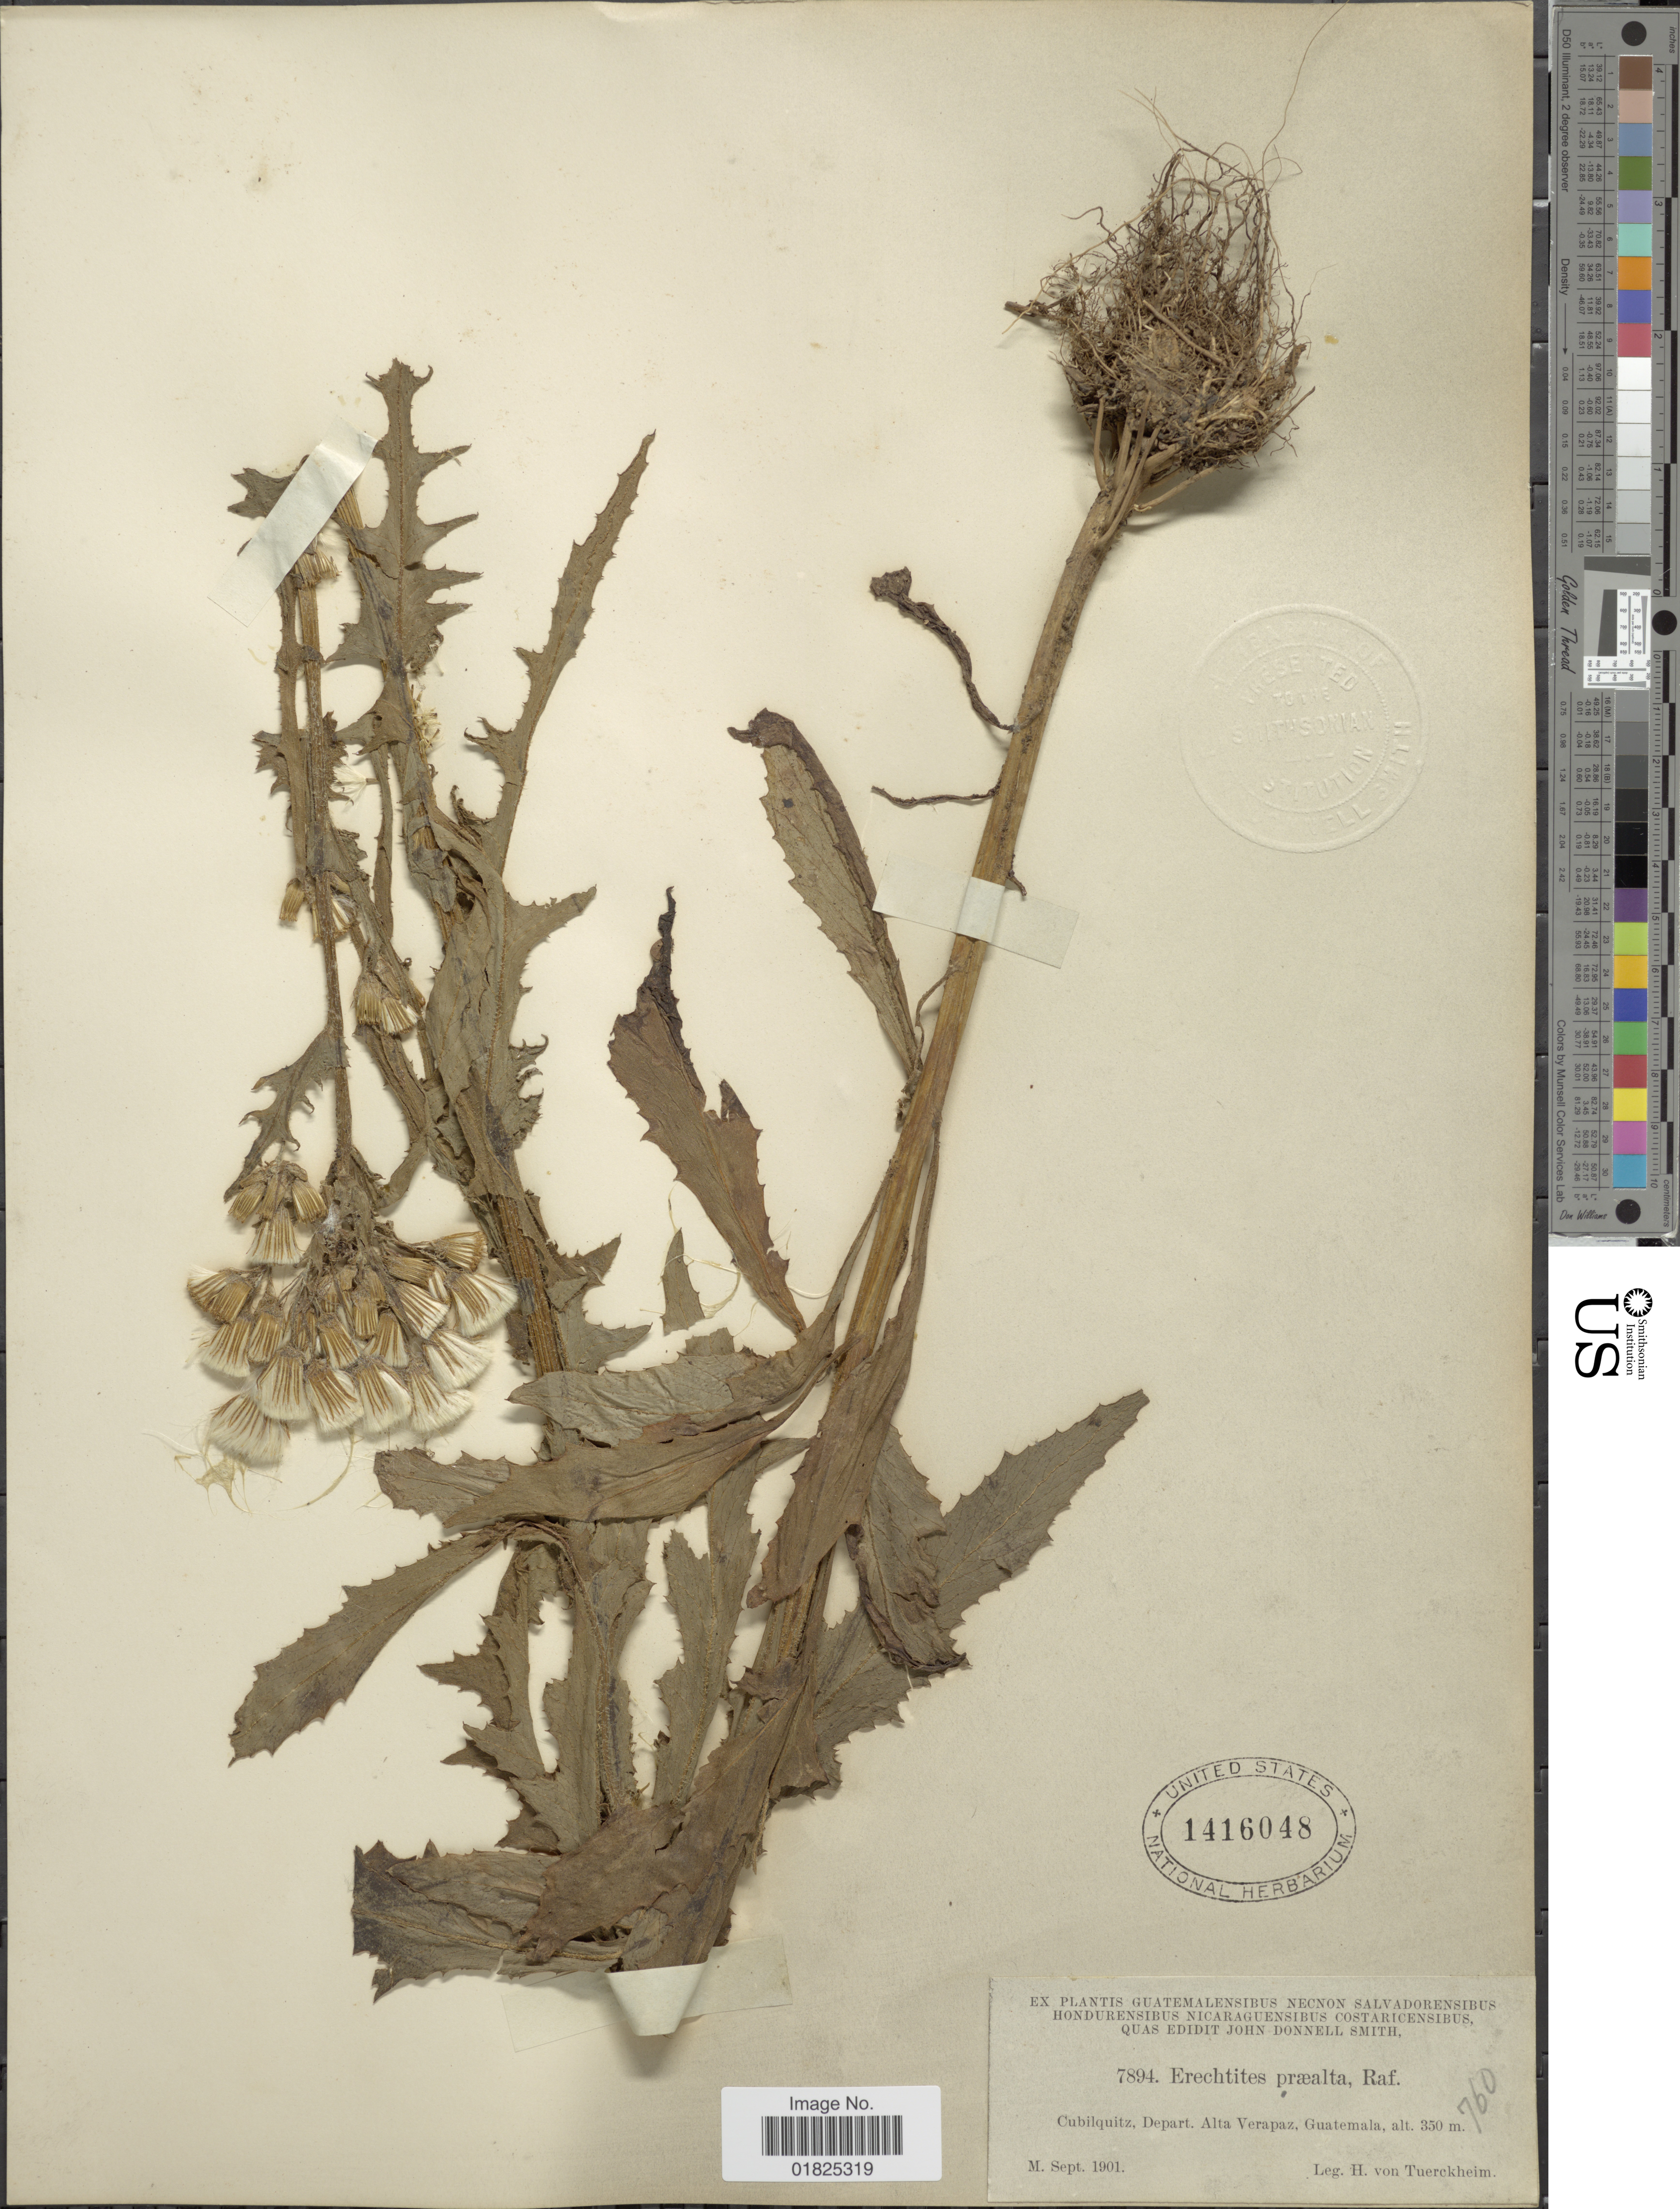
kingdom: Plantae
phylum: Tracheophyta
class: Magnoliopsida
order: Asterales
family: Asteraceae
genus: Erechtites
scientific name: Erechtites hieraciifolius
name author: (L.) Raf. ex DC.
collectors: H. von Türckheim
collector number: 7894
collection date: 1901-09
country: Guatemala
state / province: Alta Verapaz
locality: Cubiliquitz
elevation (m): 350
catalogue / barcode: US 1416048